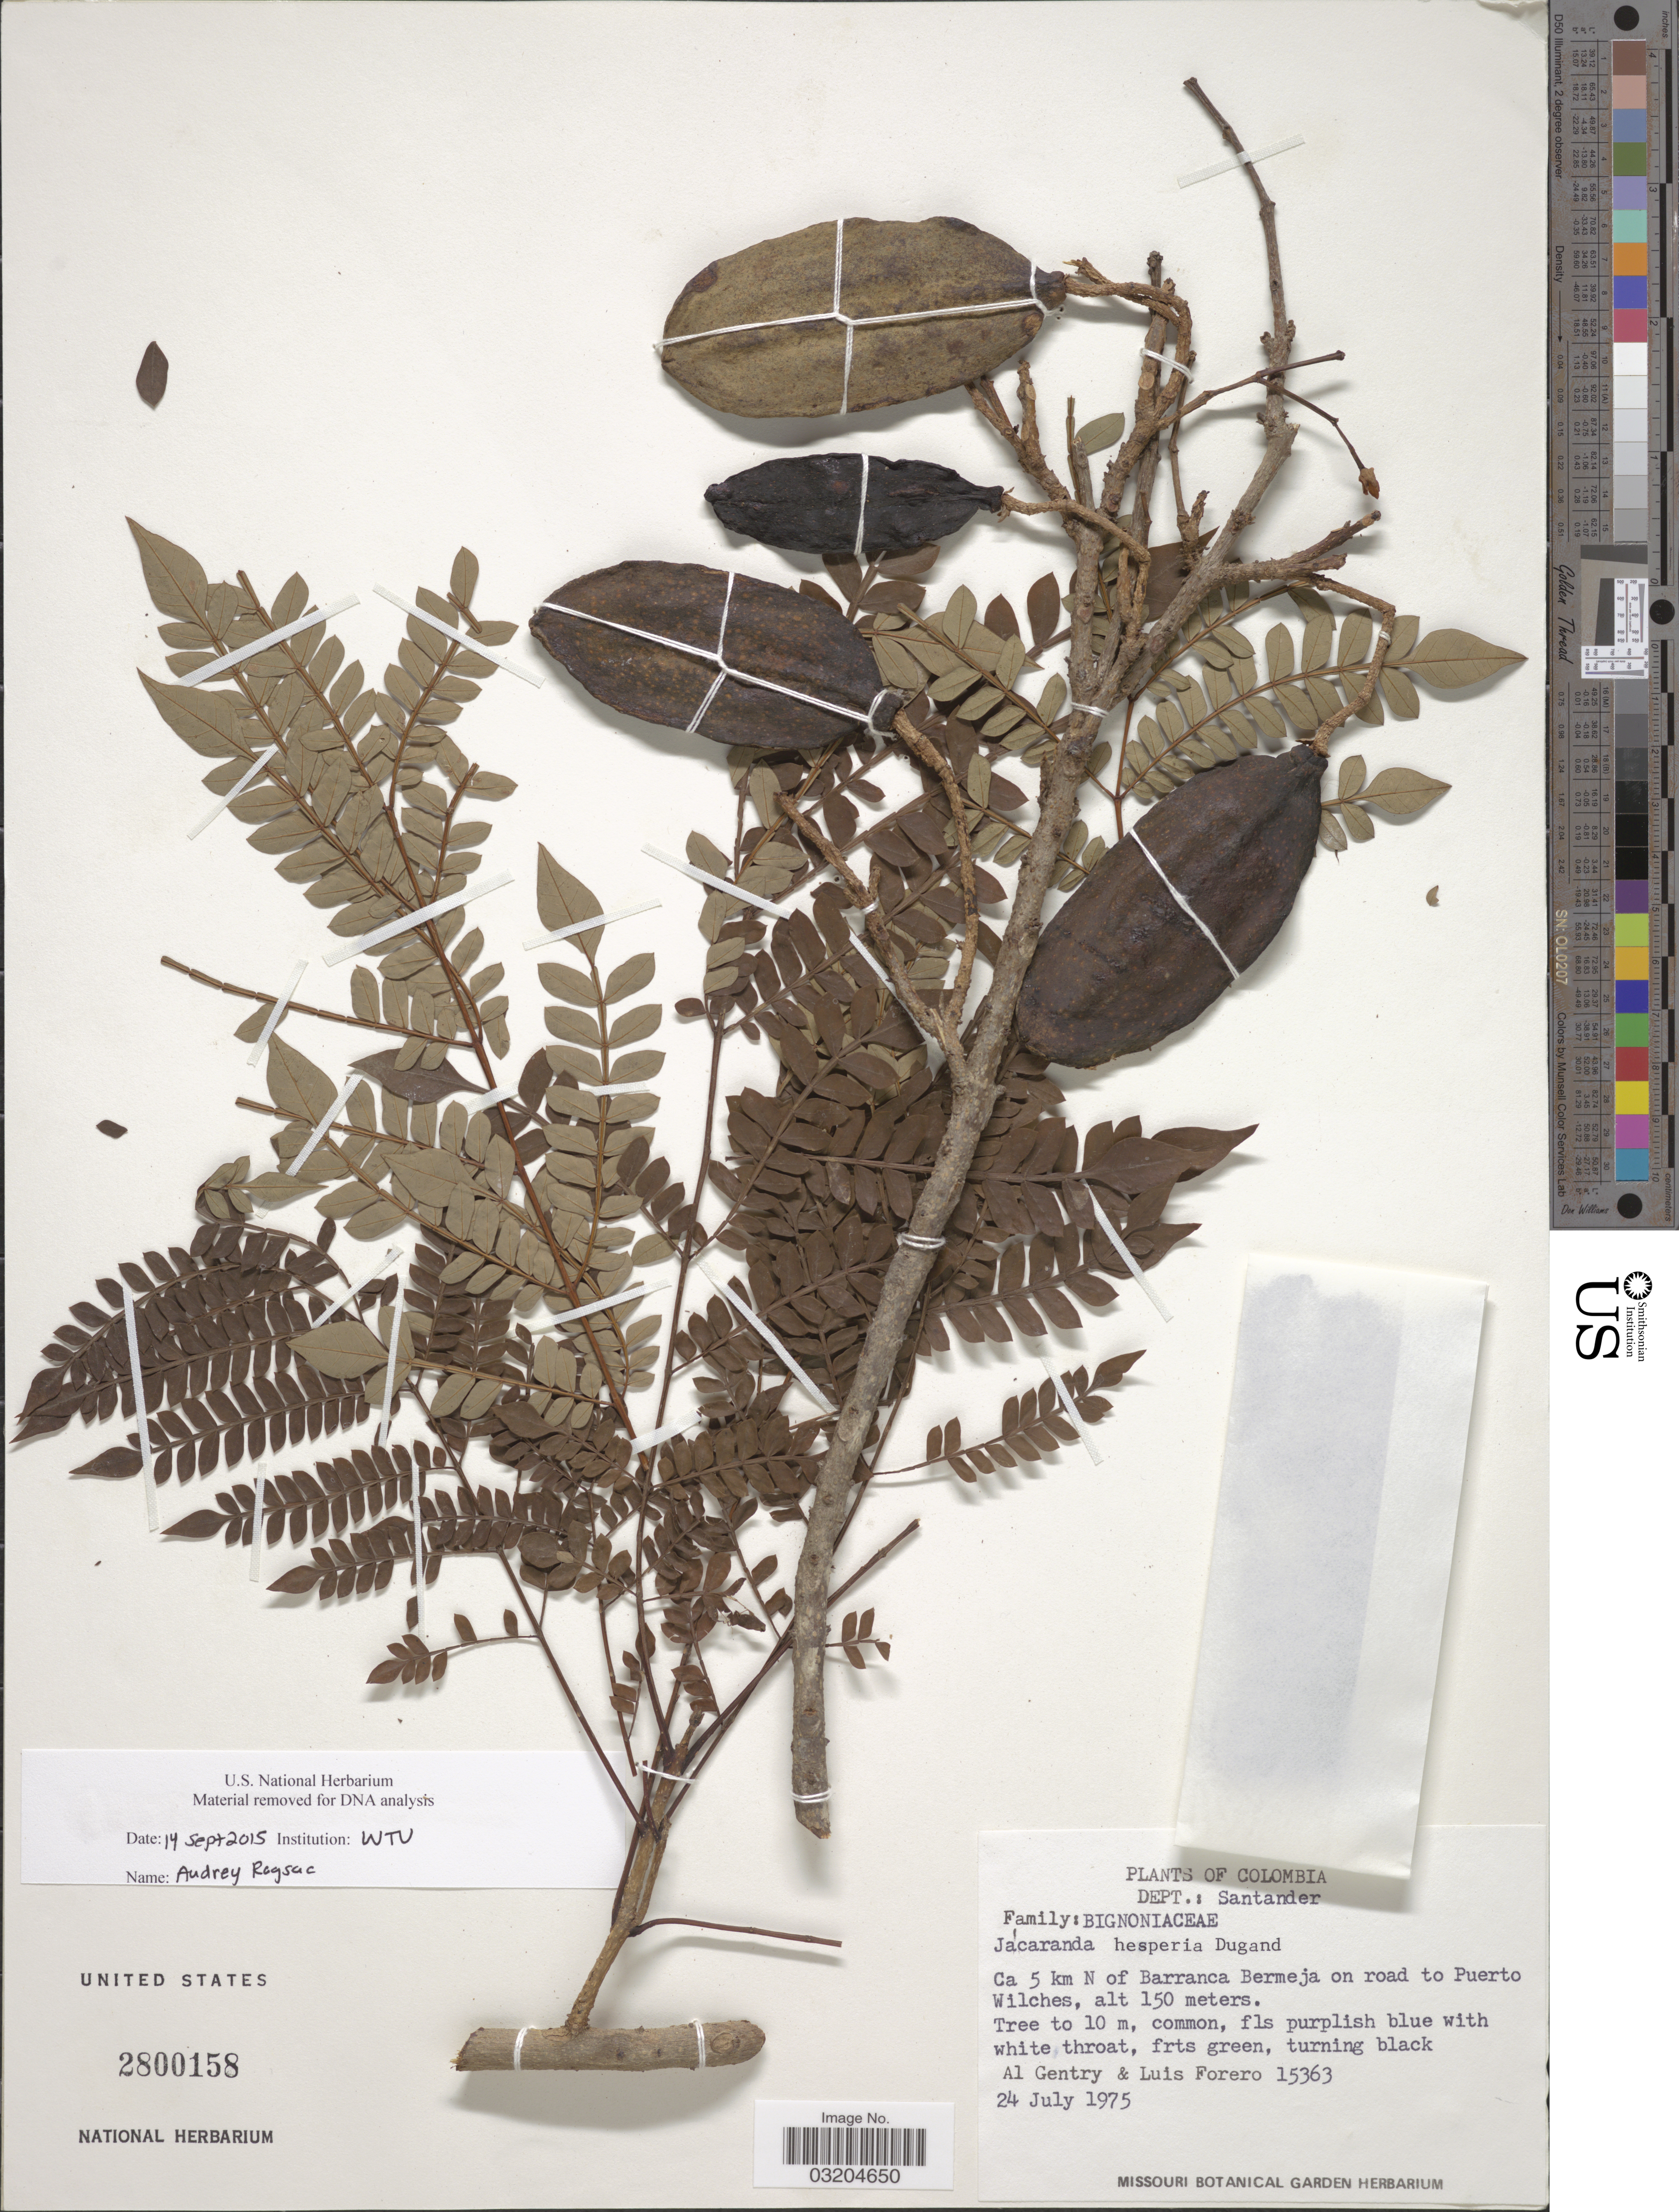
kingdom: Plantae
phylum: Tracheophyta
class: Magnoliopsida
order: Lamiales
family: Bignoniaceae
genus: Jacaranda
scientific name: Jacaranda hesperia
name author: Dugand G.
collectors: A. H. Gentry & L. Forero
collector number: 15363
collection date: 1975-07-24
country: Colombia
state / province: Santander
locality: Dept.: Santander, Ca 5 km N of Barranca Bermeja on road to Puerto Wilches.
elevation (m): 150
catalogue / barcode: US 2800158